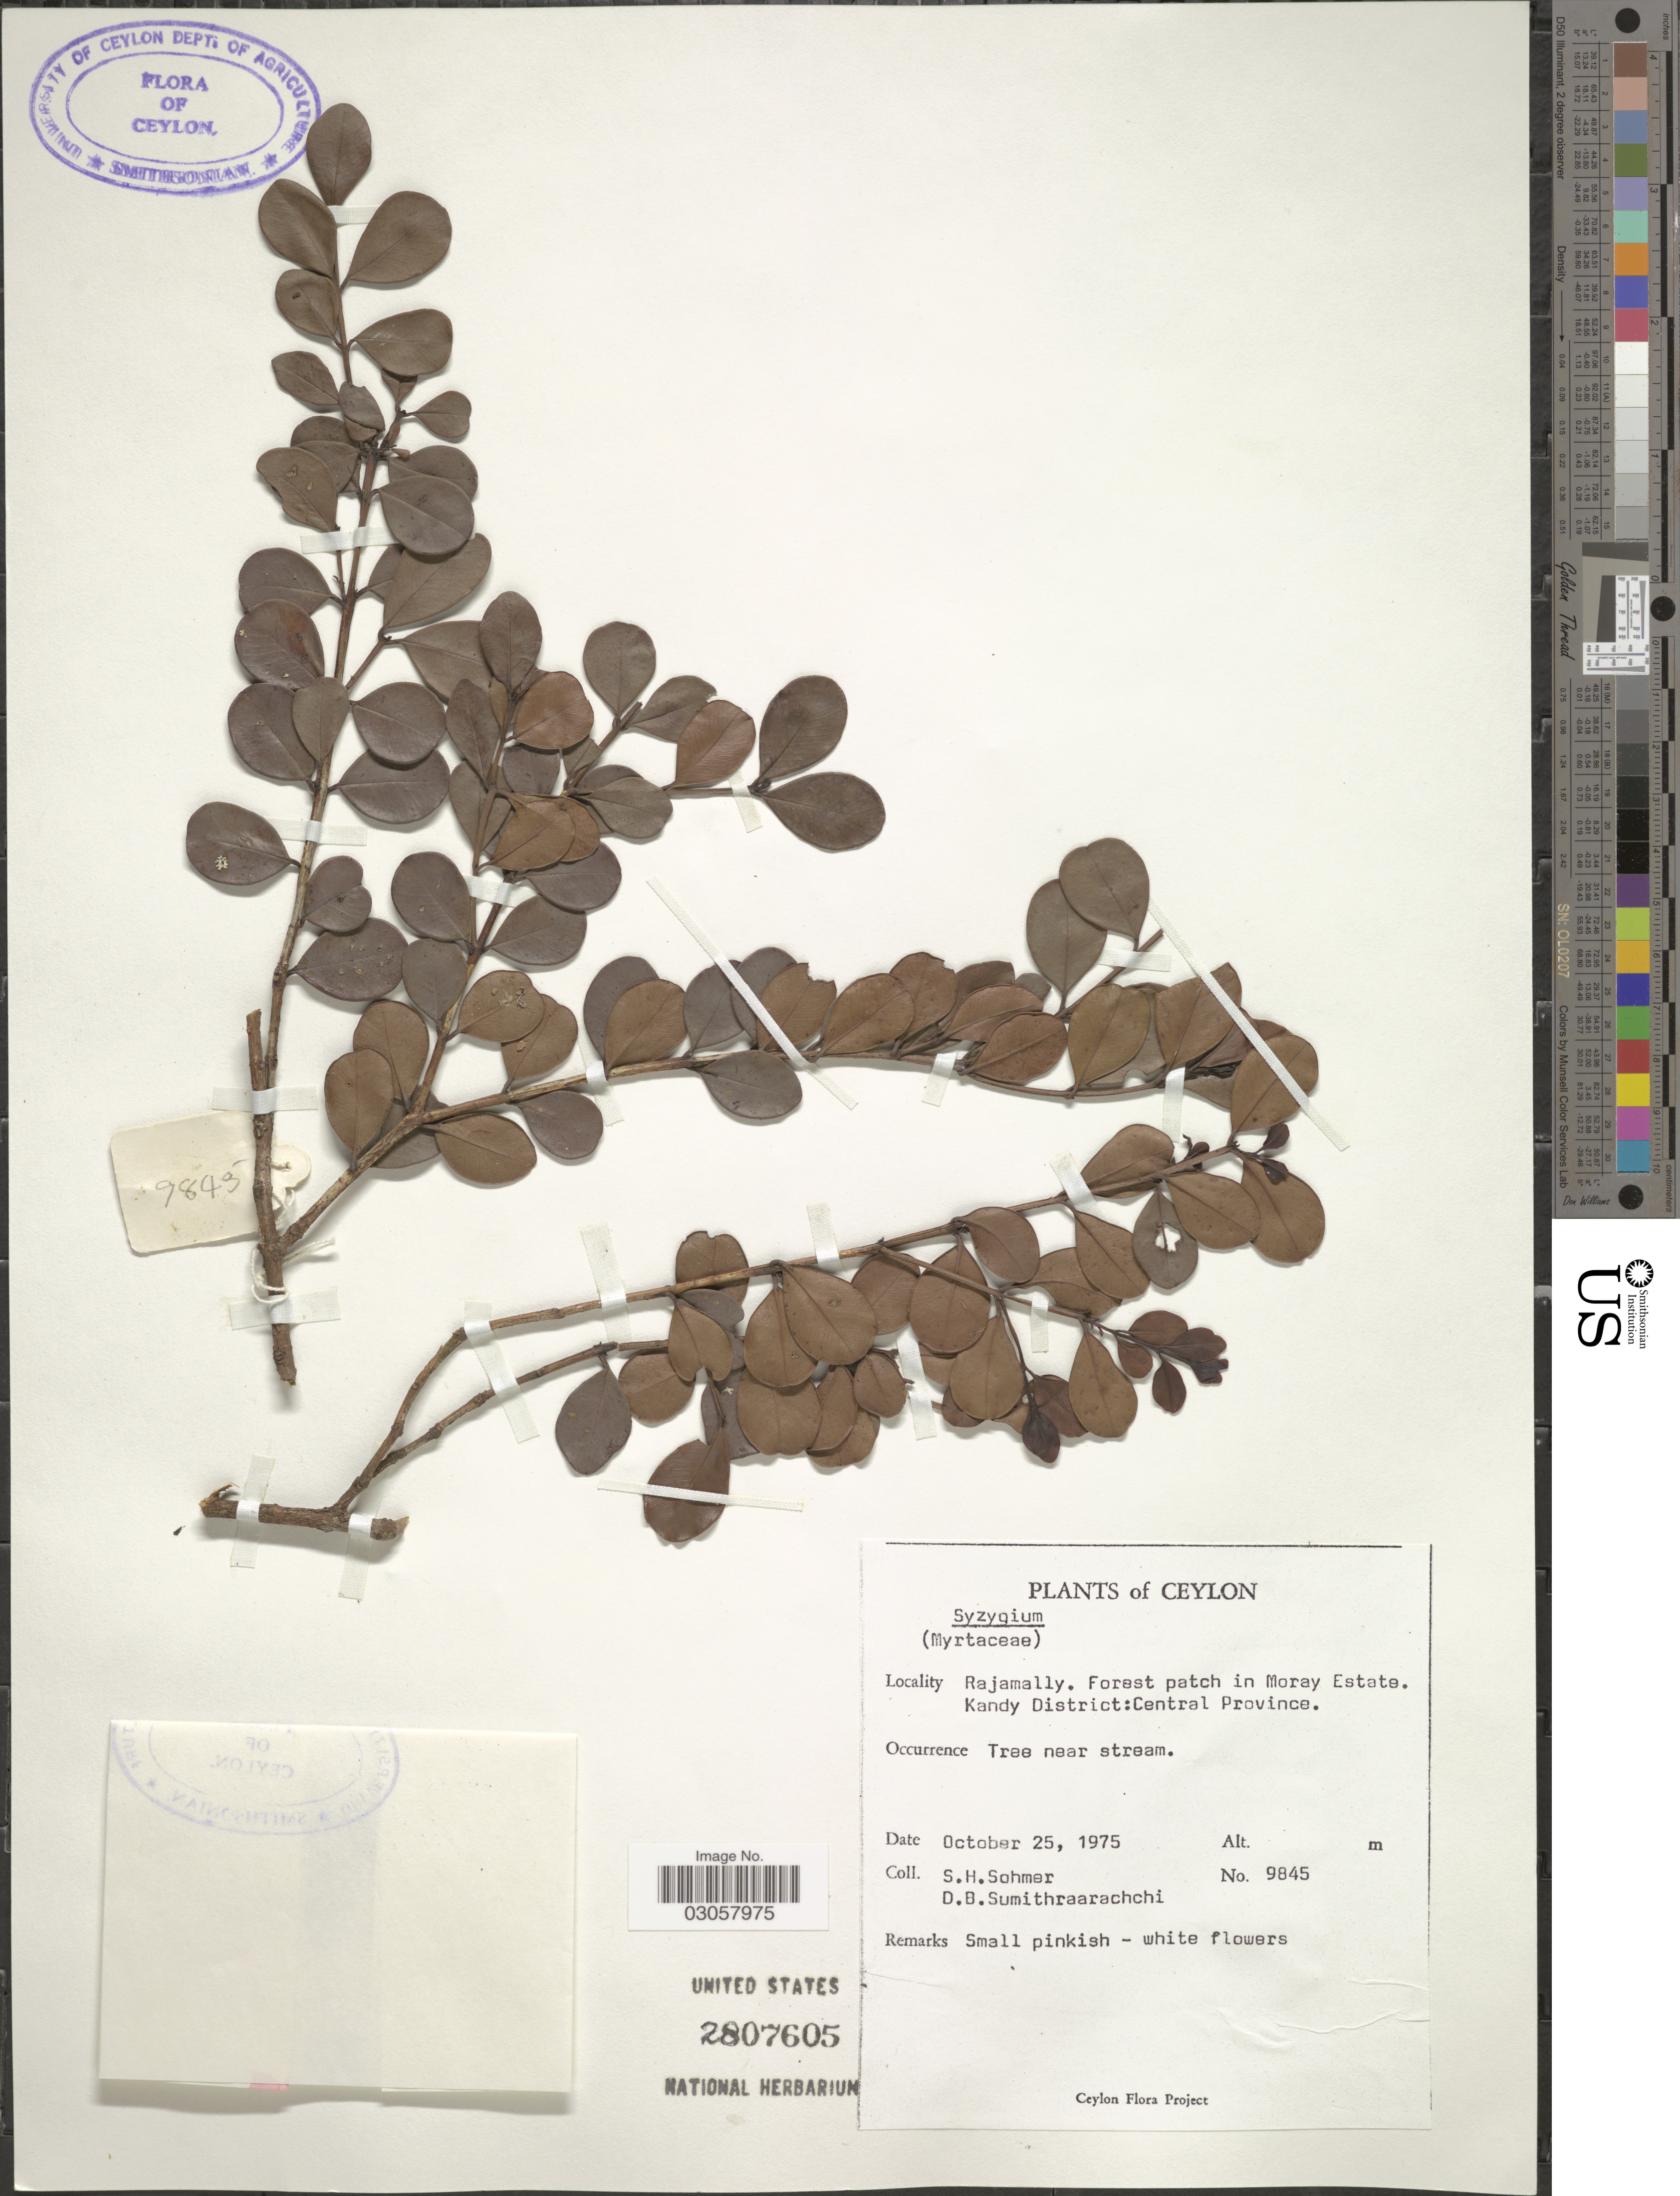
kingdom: Plantae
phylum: Tracheophyta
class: Magnoliopsida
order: Myrtales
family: Myrtaceae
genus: Syzygium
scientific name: Syzygium sp.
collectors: S. H. Sohmer & D. B. Sumithraarachchi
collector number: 9845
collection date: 1975-10-25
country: Sri Lanka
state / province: Central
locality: Ceylon. Rajamally. Forest patch in Moray Estate. Kandy District.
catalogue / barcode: US 2807605